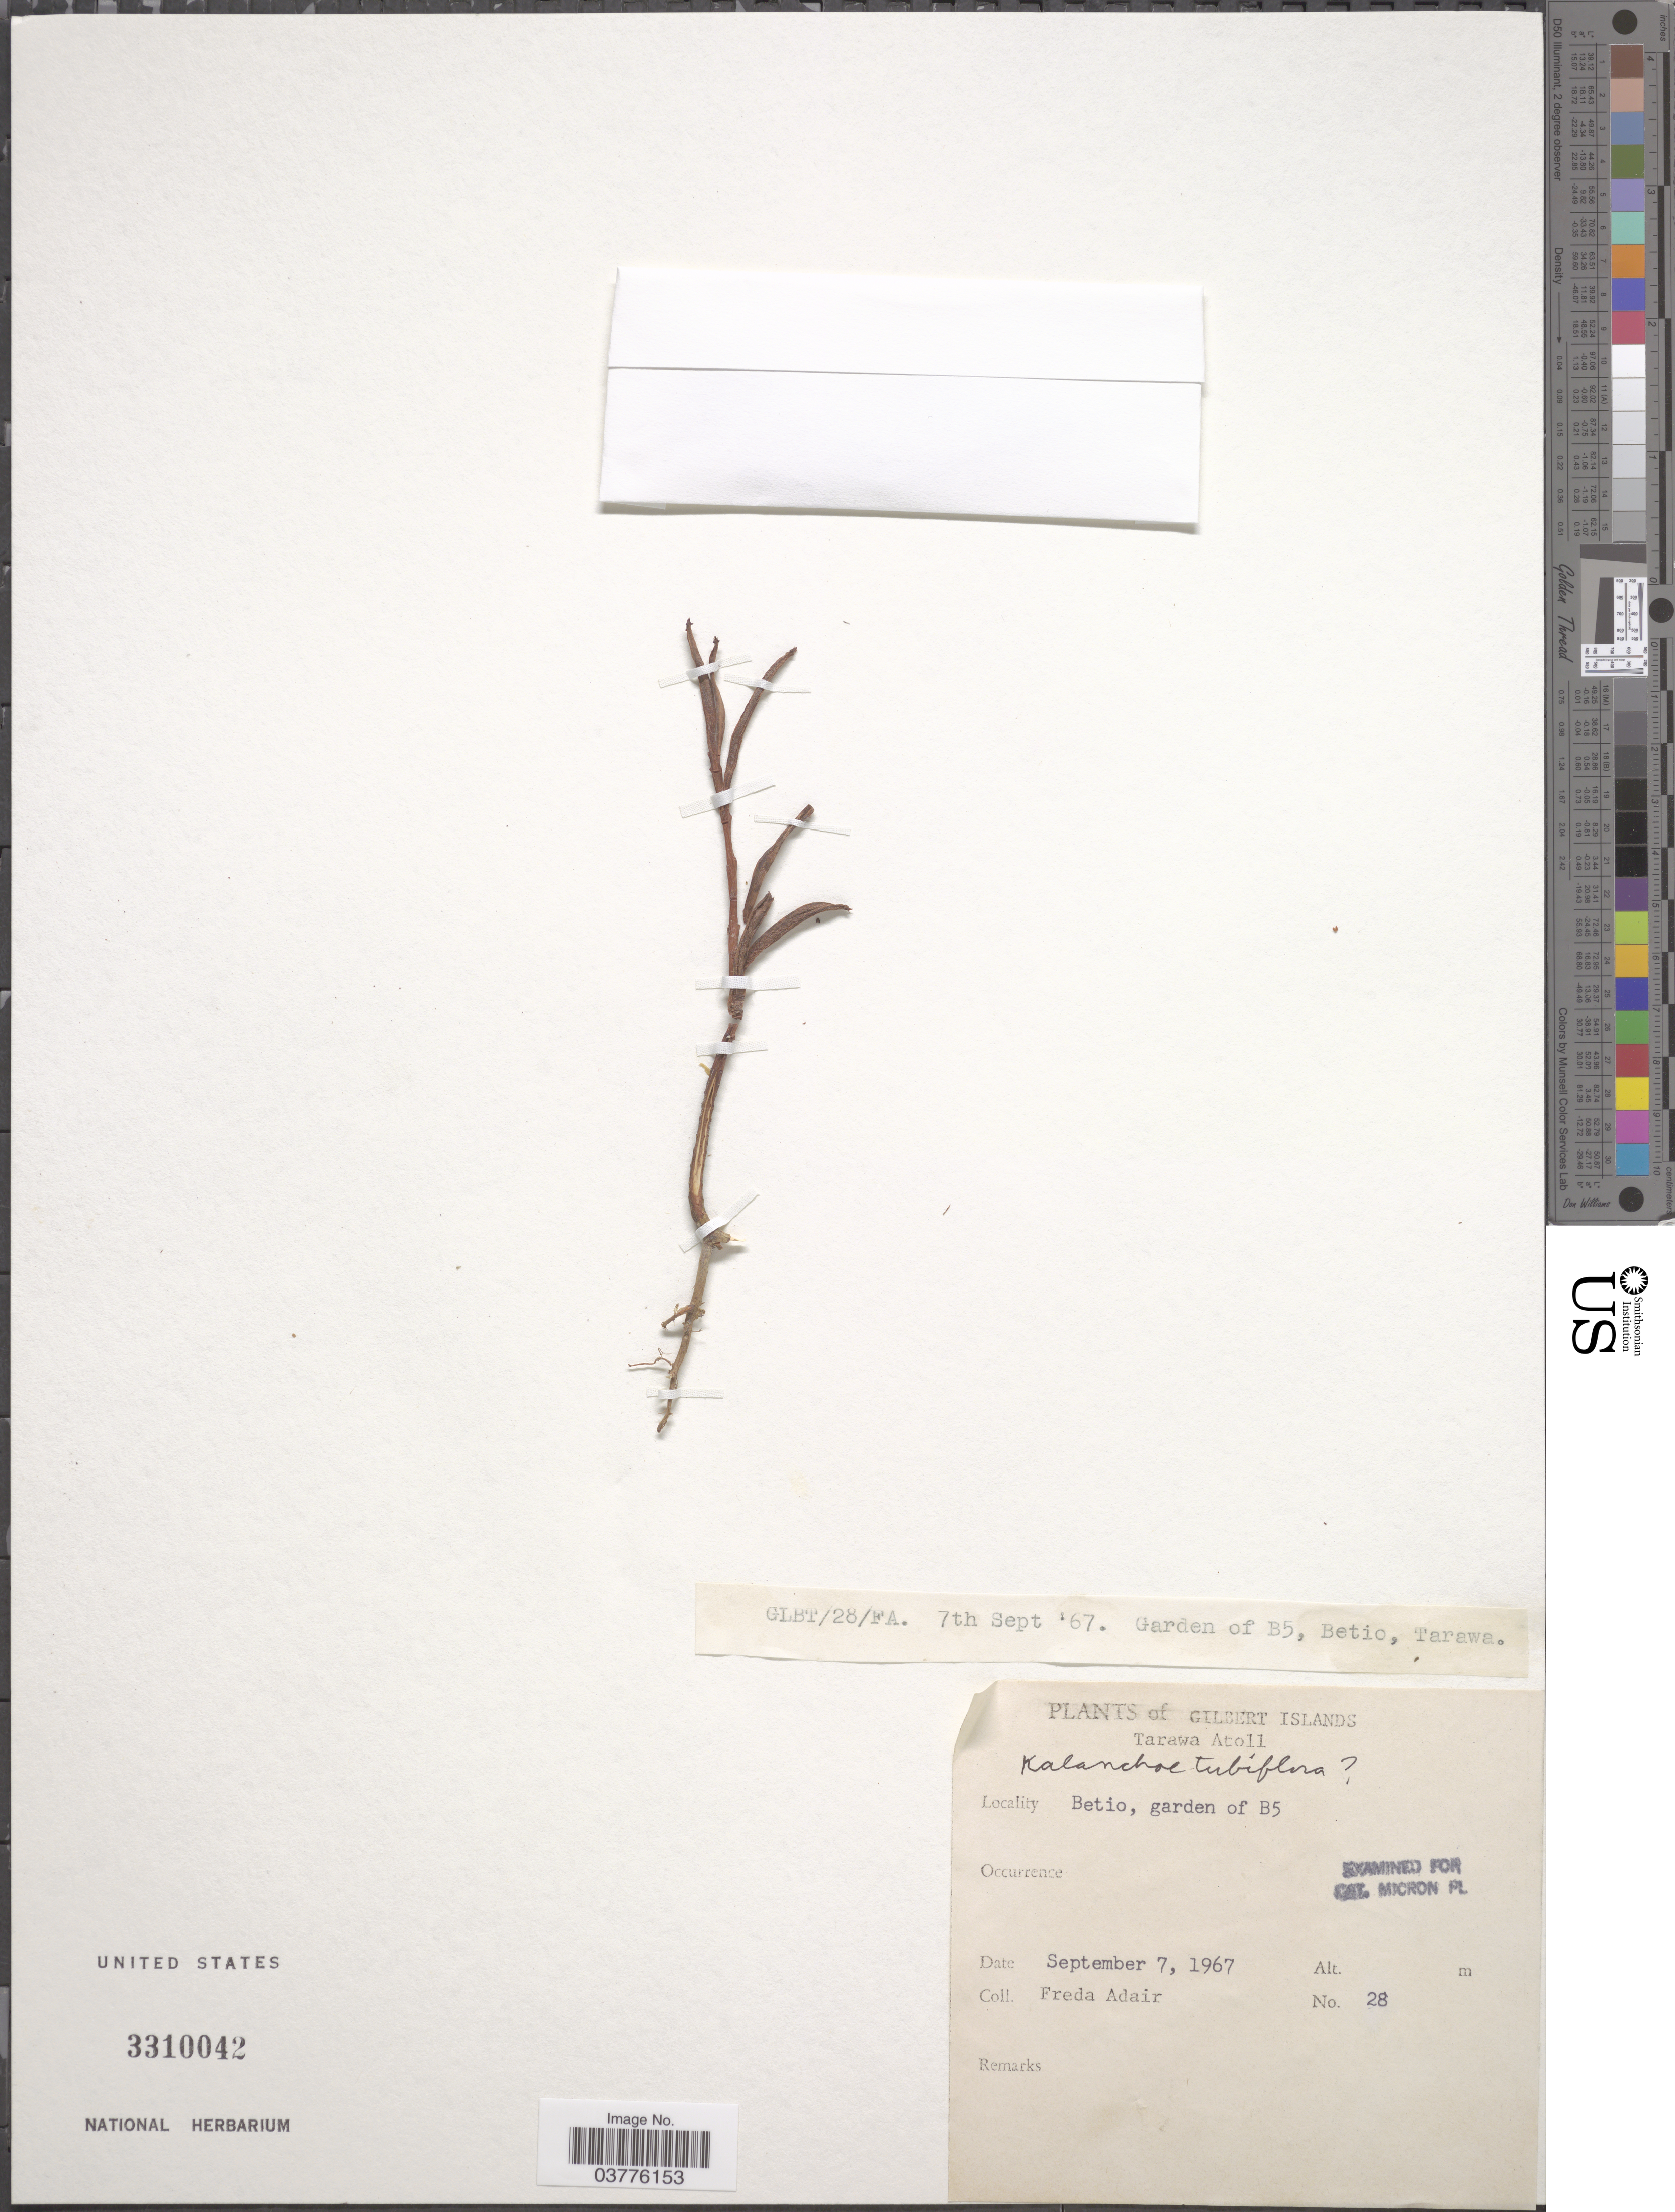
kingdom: Plantae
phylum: Tracheophyta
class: Magnoliopsida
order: Saxifragales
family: Crassulaceae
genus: Kalanchoe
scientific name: Kalanchoe delagoensis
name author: Eckl. & Zeyh.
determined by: Wagner, W. L., (BOT), Smithsonian Institution - National Museum of Natural History (UNITED STATES)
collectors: F. Adair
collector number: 28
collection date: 1967-09-07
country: Kiribati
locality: Gilbert Islands. Tarawa Atoll. Betio, garden of B5.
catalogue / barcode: US 3310042